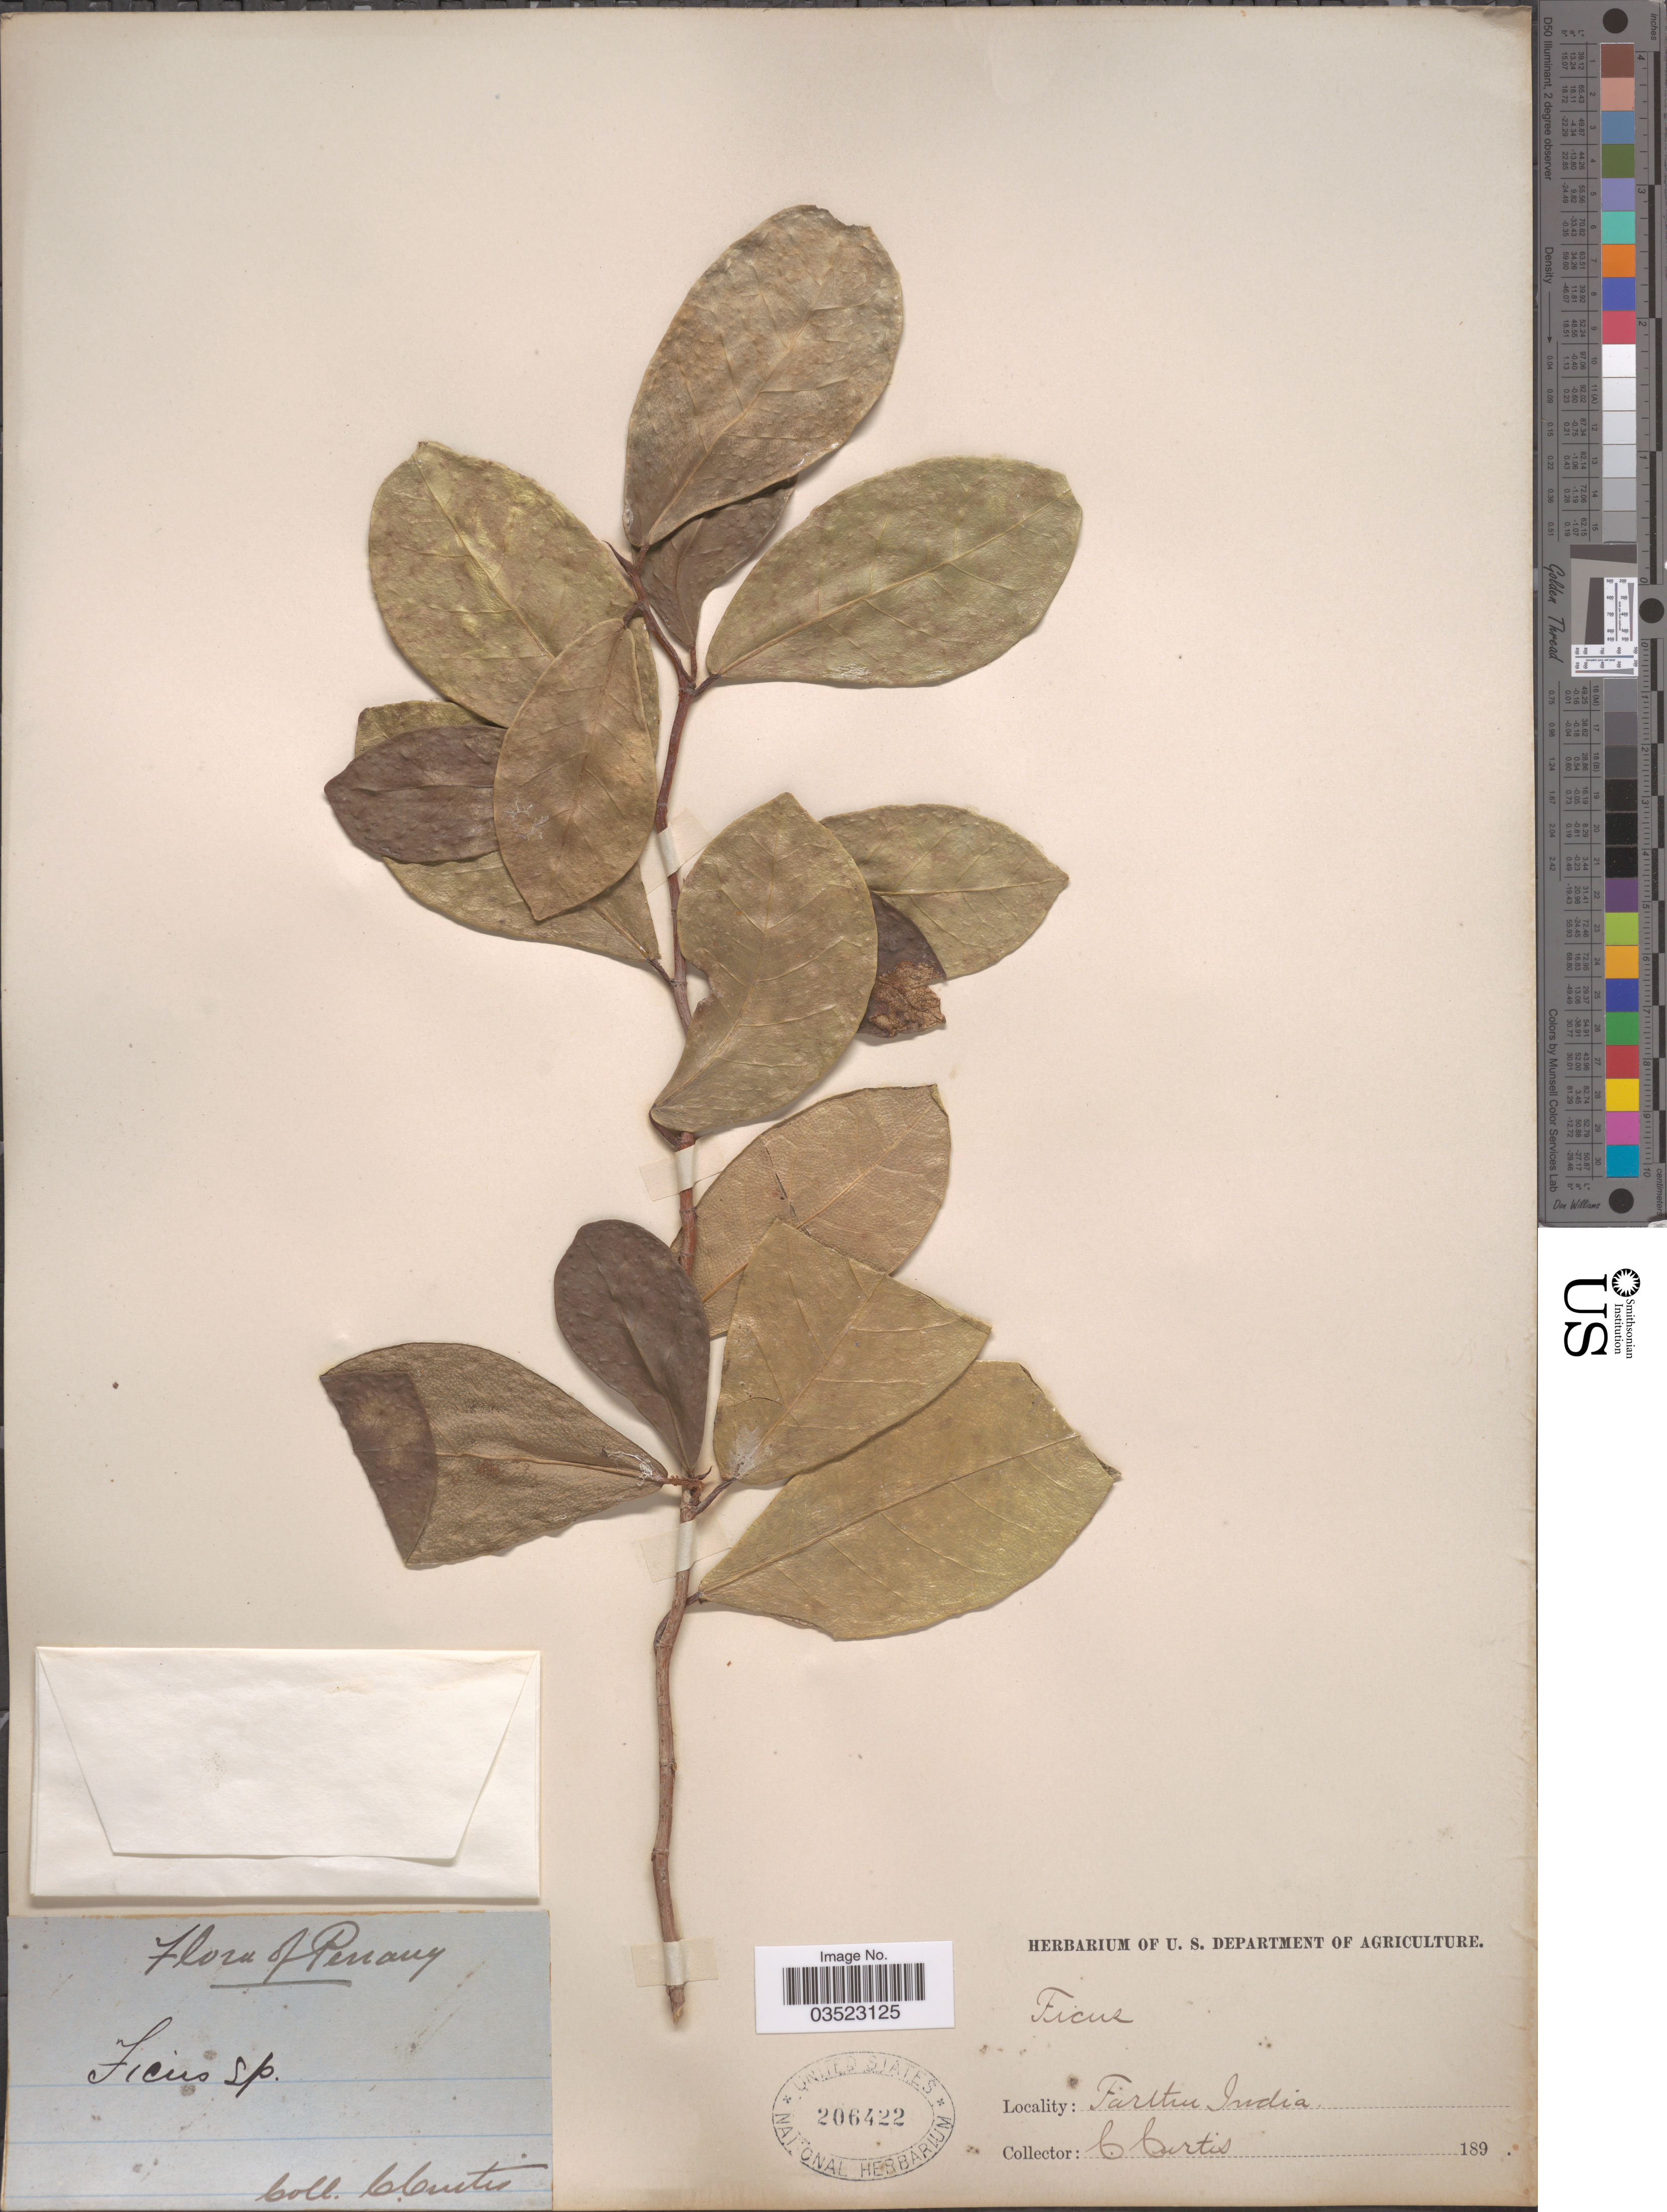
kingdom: Plantae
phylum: Tracheophyta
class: Magnoliopsida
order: Rosales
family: Moraceae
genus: Ficus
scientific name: Ficus sp.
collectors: C. Curtis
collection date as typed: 189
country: Malaysia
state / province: Pinang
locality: Penang. Farther India.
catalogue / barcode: US 206422